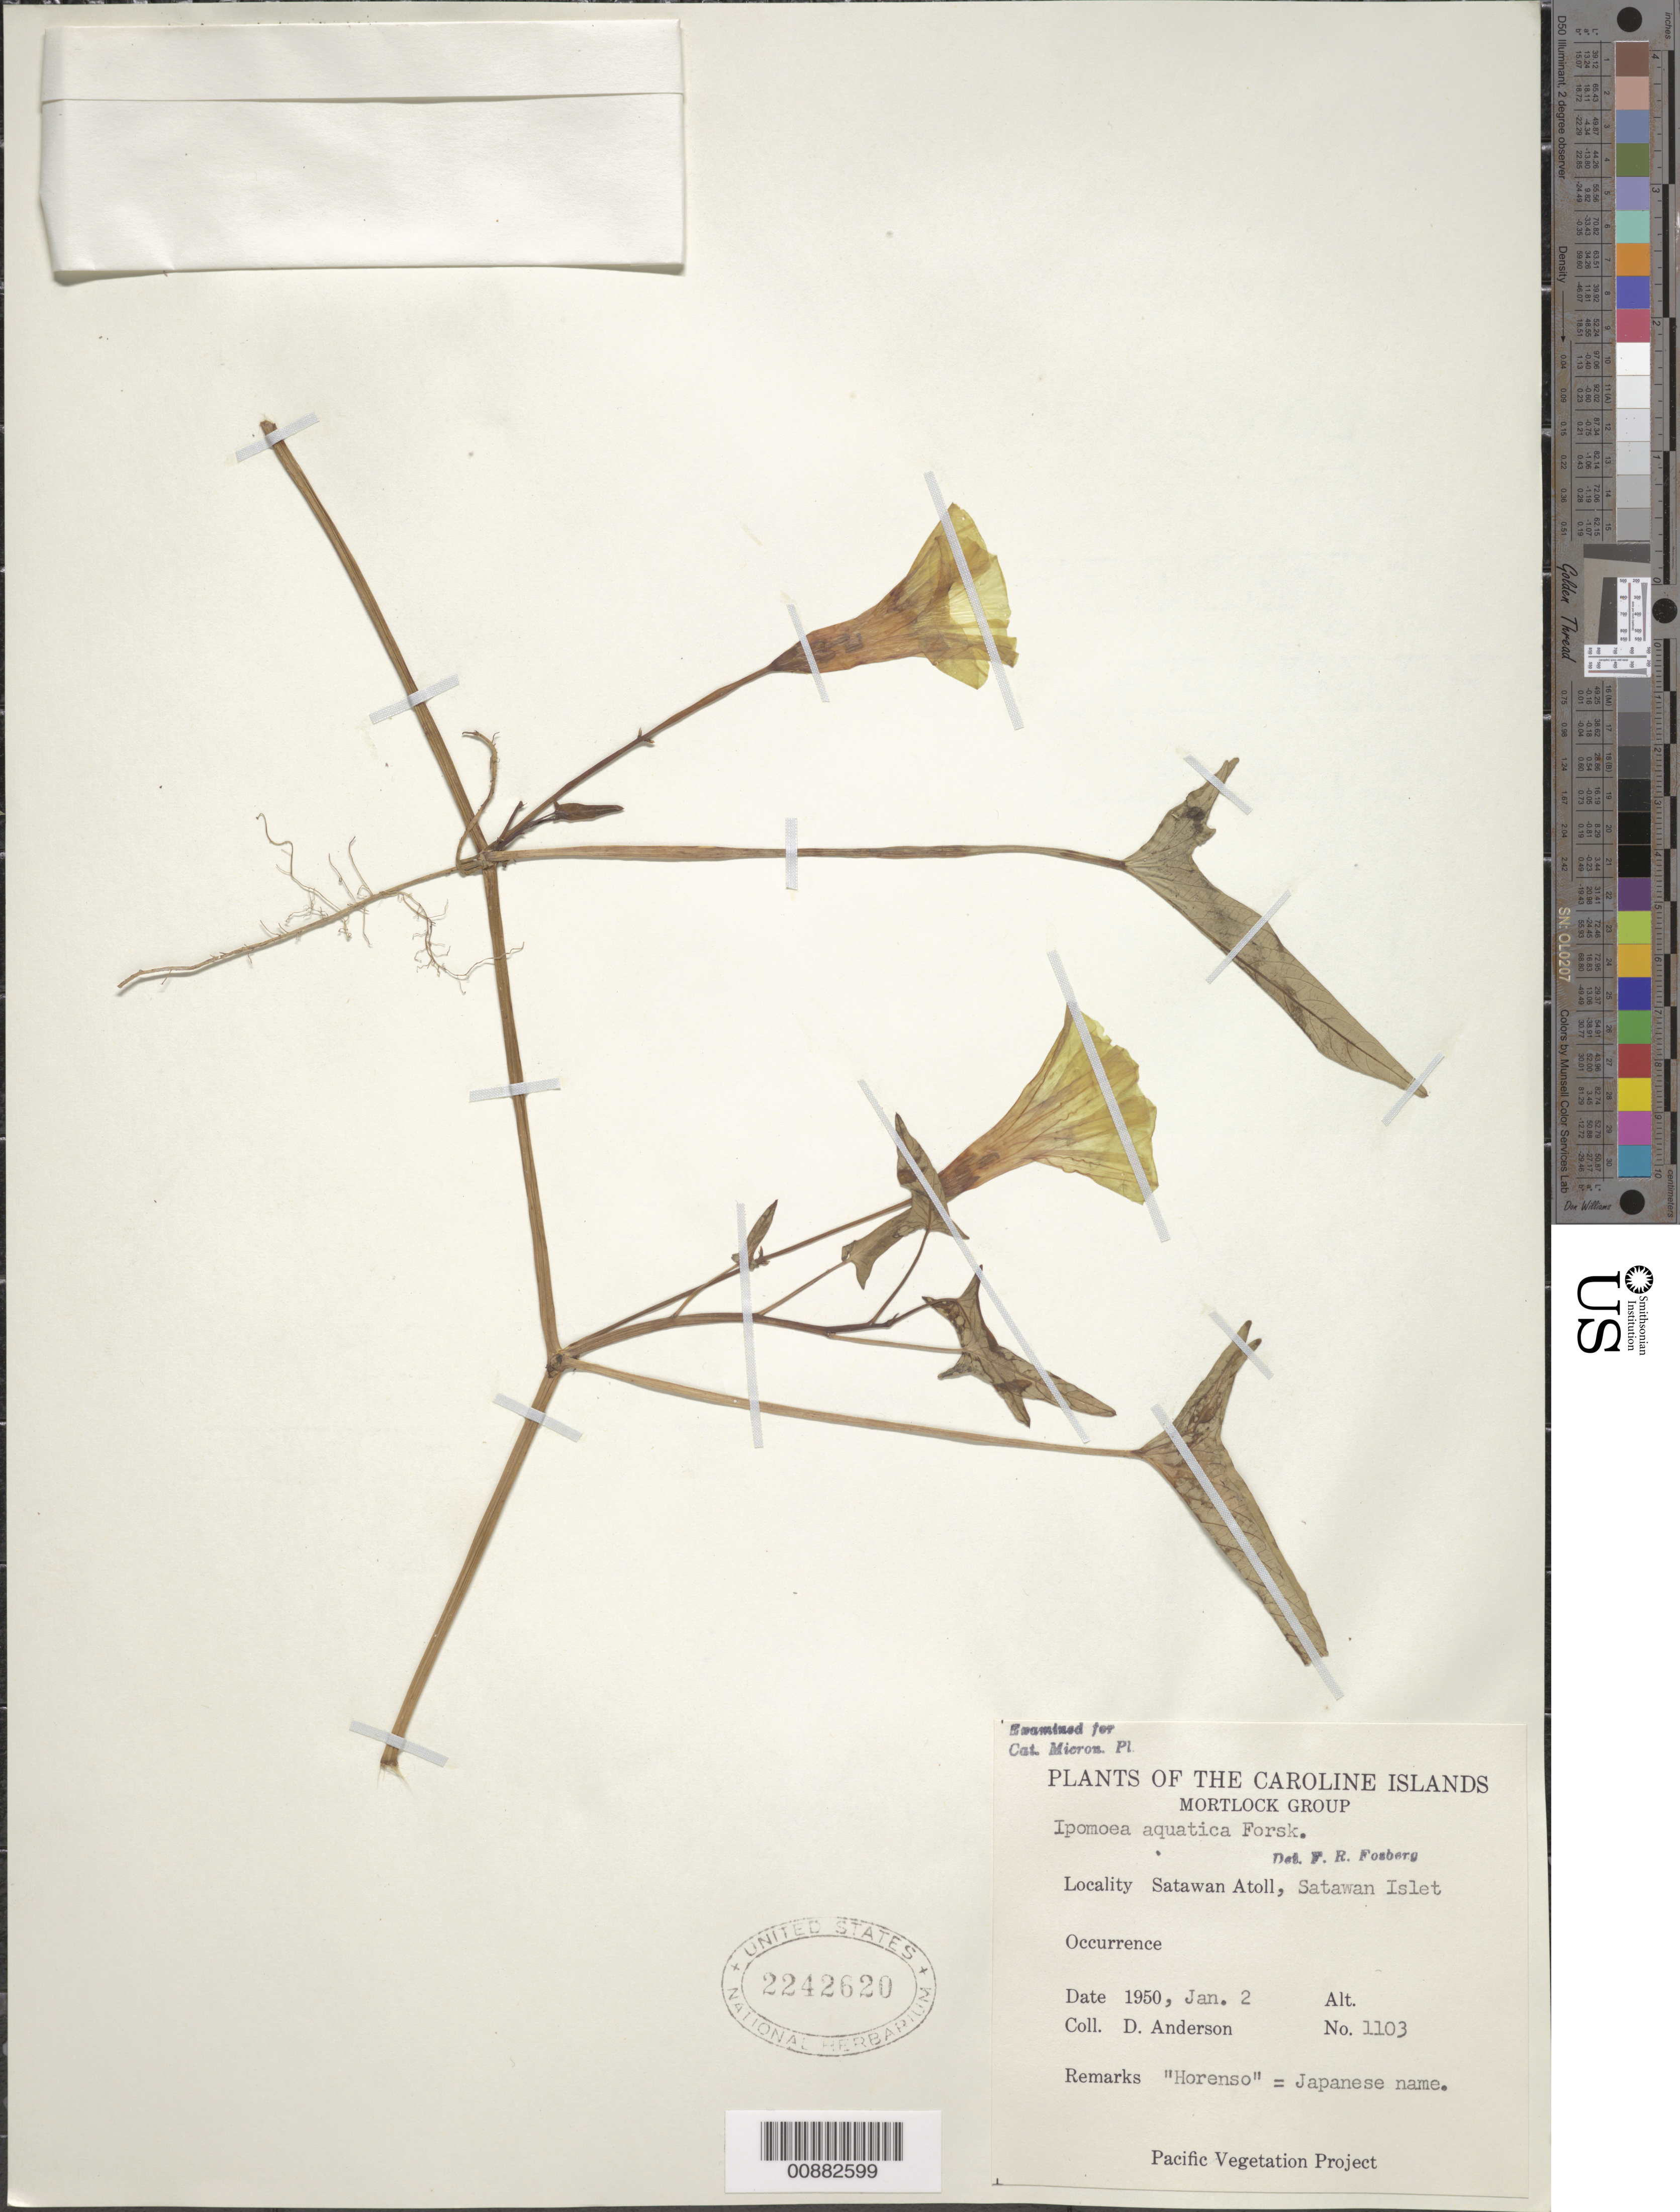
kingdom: Plantae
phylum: Tracheophyta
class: Magnoliopsida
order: Solanales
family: Convolvulaceae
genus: Ipomoea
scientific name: Ipomoea aquatica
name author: Forssk.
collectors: D. Anderson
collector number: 1103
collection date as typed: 02 Jan 1950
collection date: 1950-01-02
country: Micronesia, Federated States of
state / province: Truk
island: Satawan Atoll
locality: Satawan Islet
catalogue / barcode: US 2242620